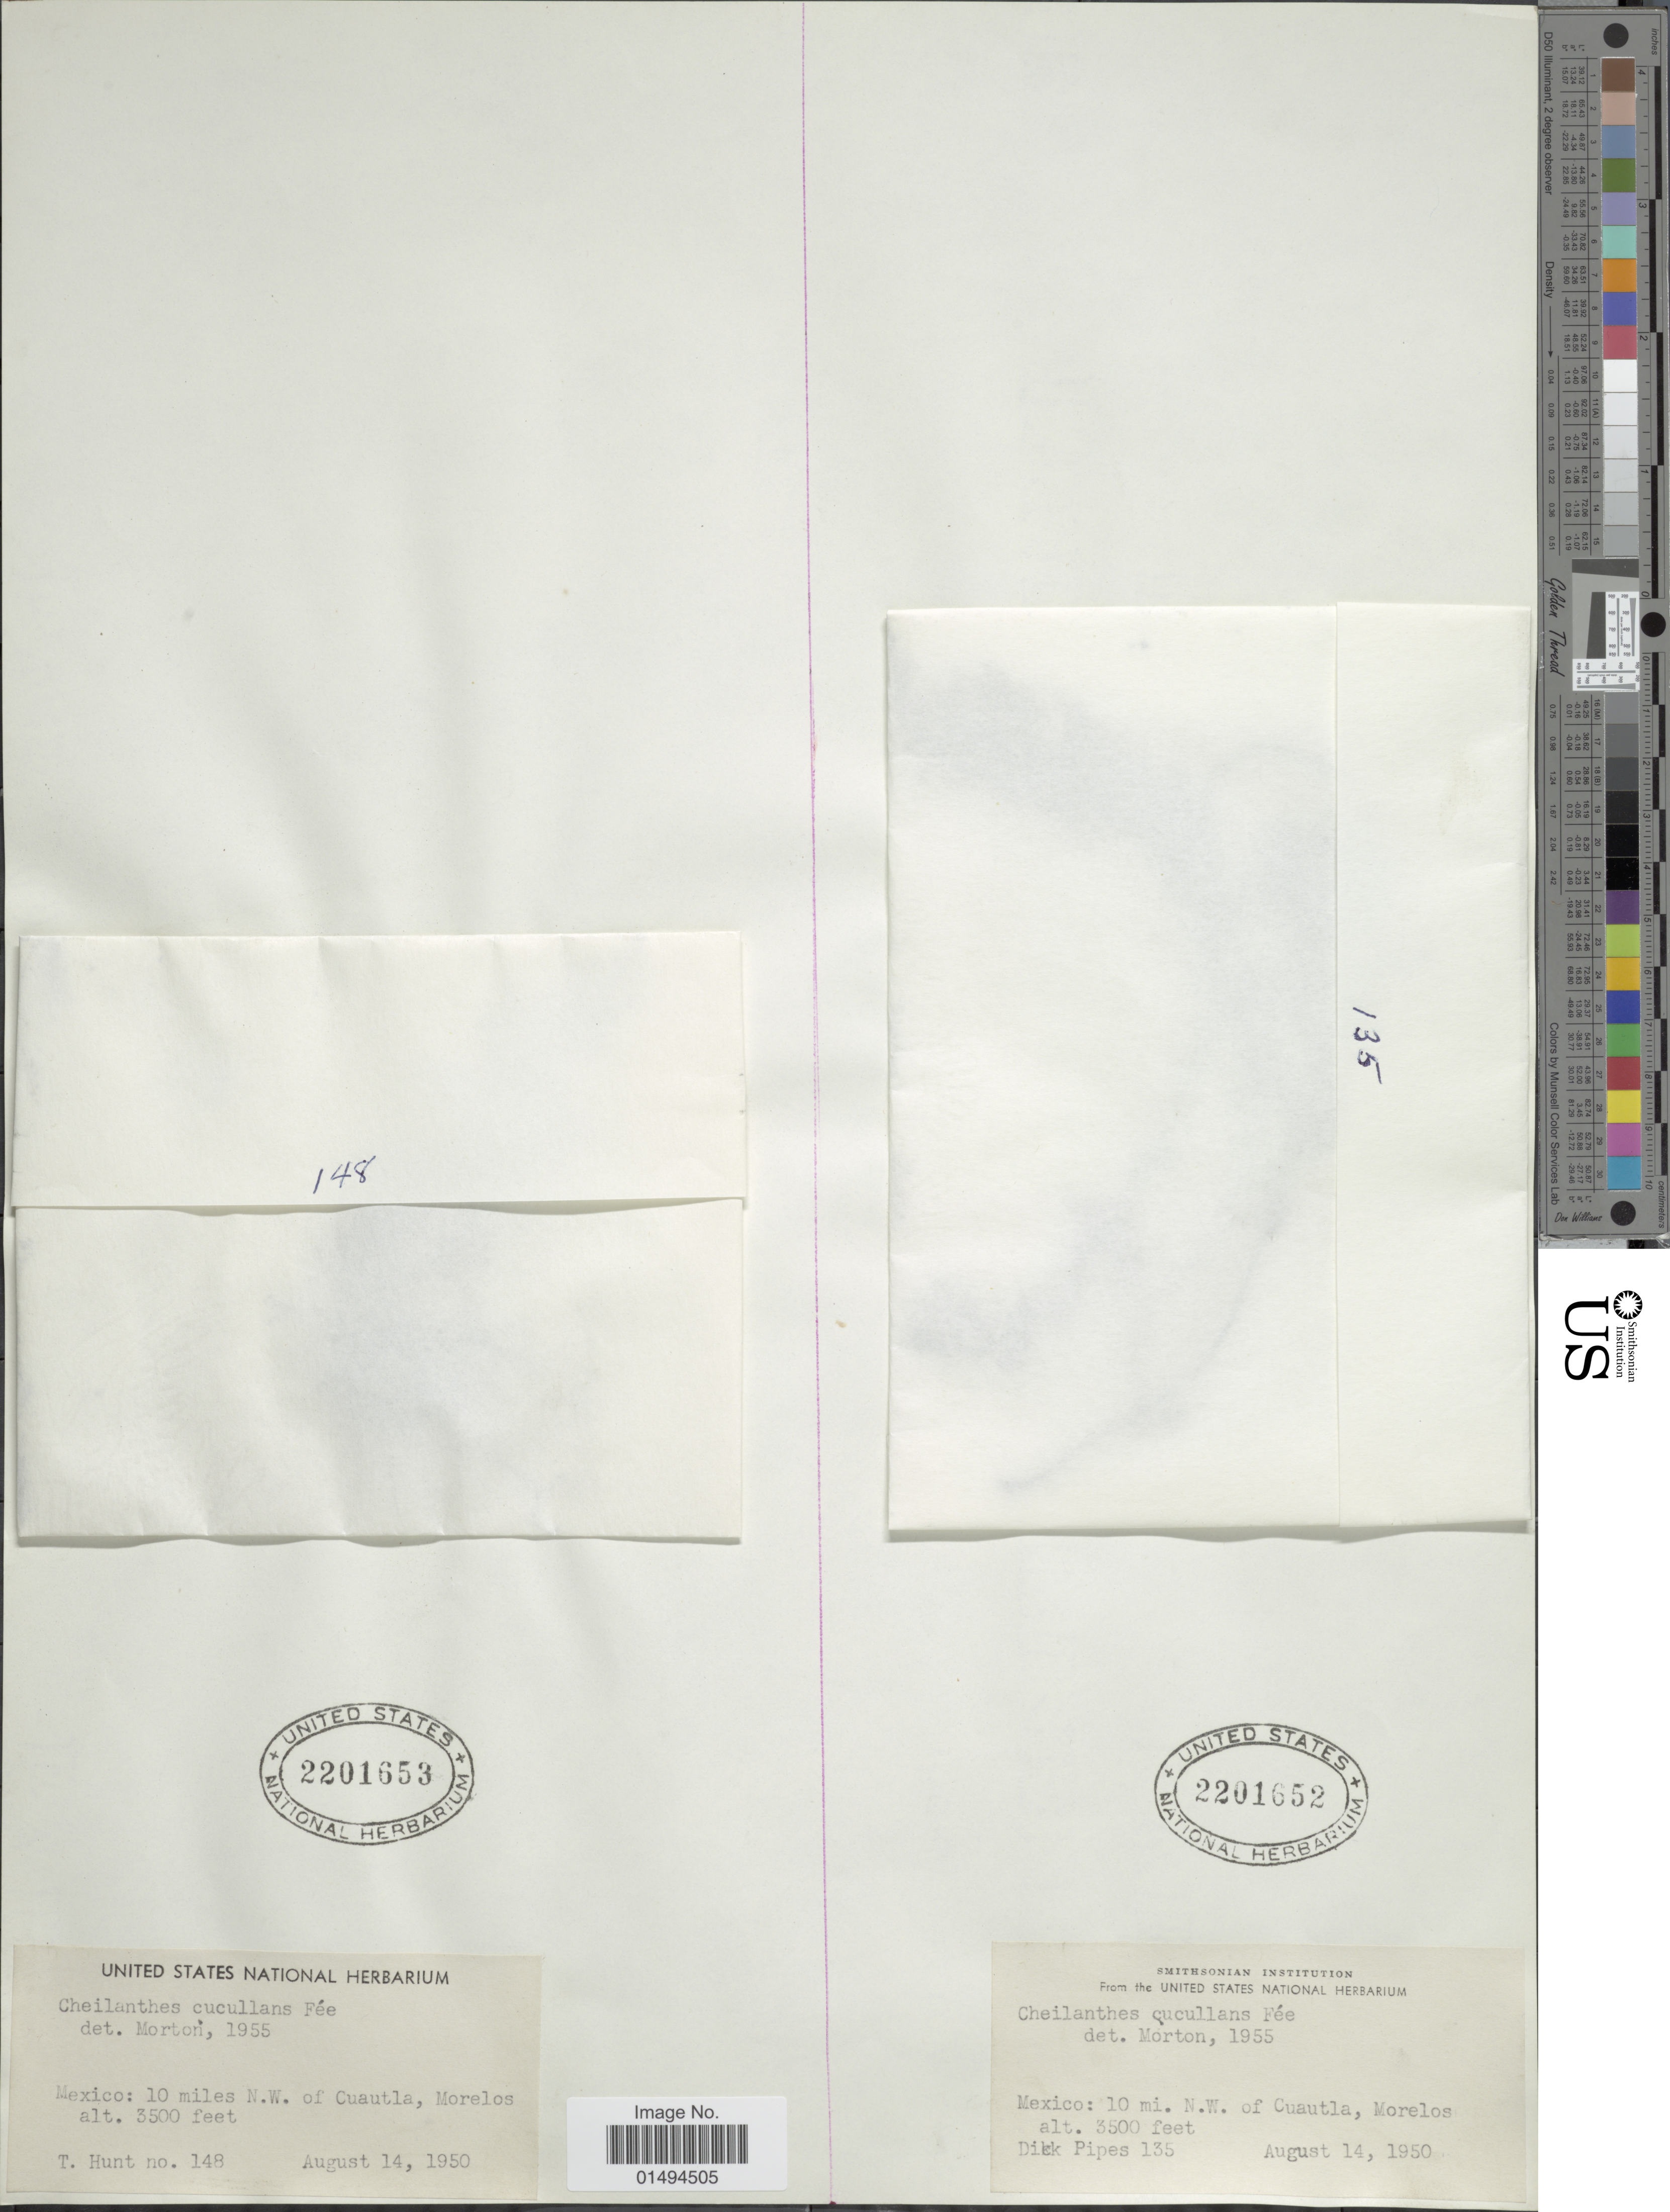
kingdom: Plantae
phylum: Tracheophyta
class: Polypodiopsida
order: Polypodiales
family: Pteridaceae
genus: Myriopteris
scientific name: Myriopteris cucullans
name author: (Fée) Grusz & Windham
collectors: T. Hunt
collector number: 148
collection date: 1950-08-18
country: Mexico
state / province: Morelos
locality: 10 miles N.W of Cuautla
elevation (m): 1067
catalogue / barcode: US 2201653